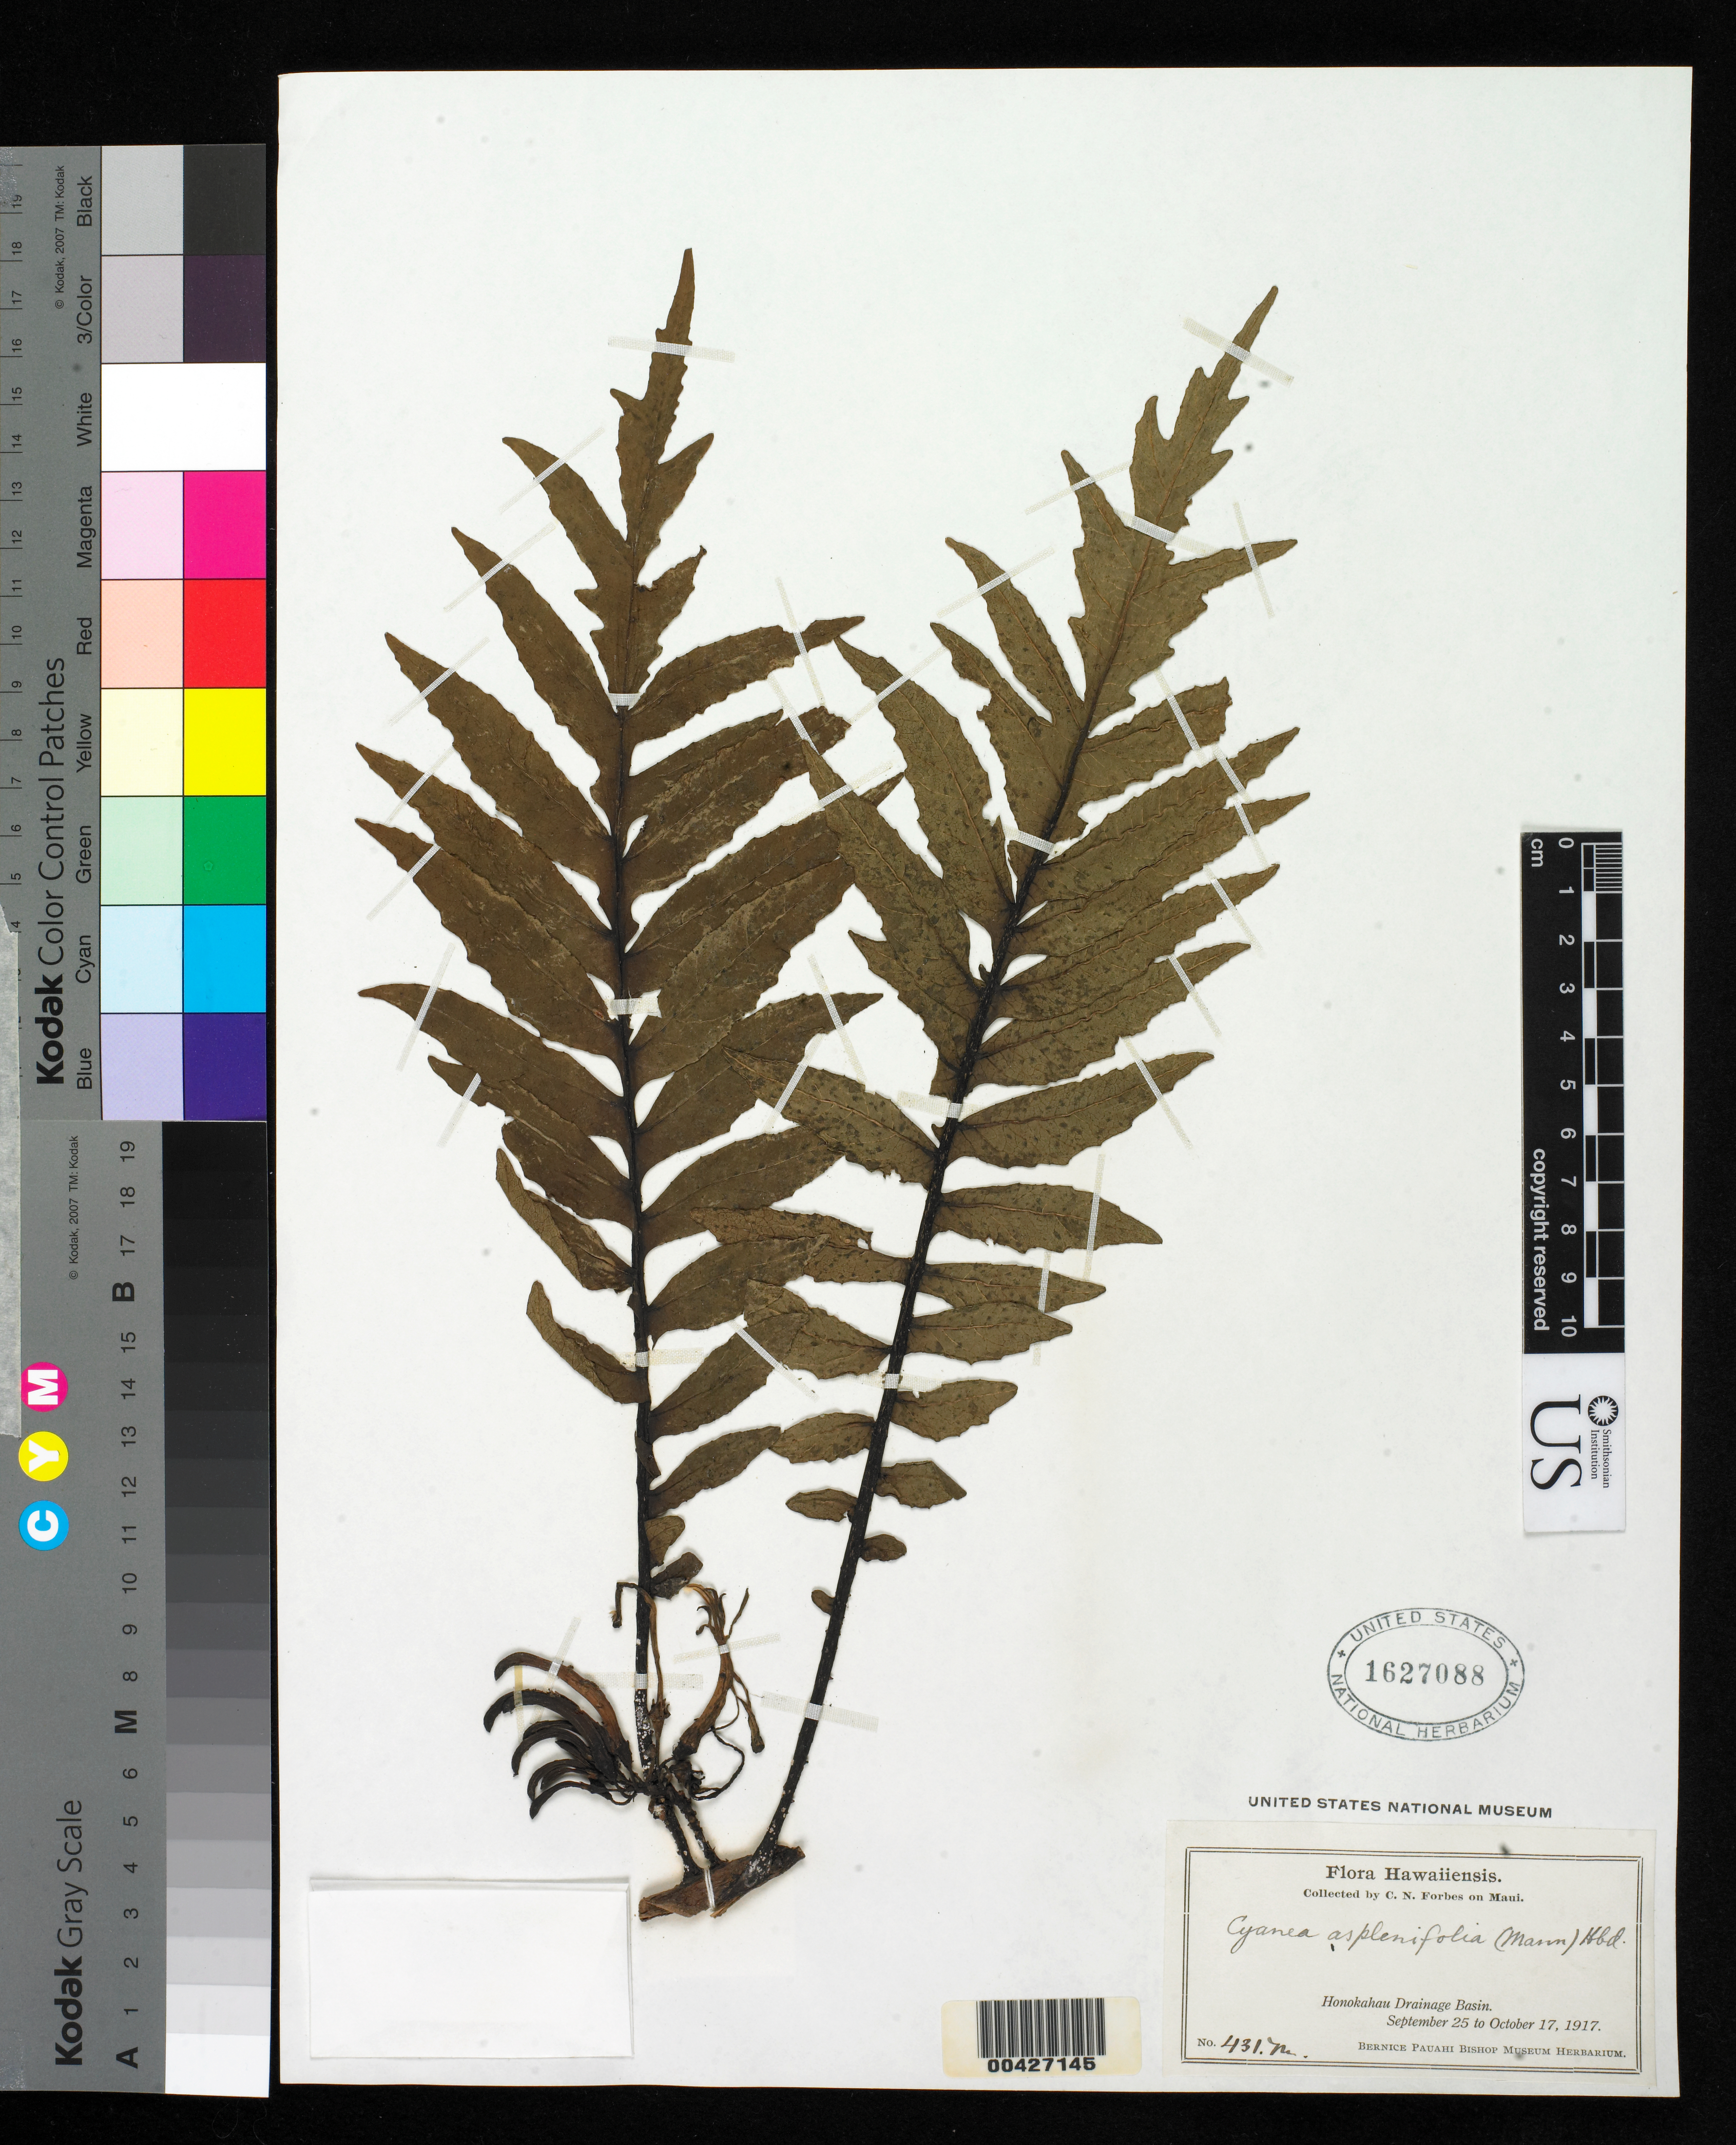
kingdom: Plantae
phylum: Tracheophyta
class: Magnoliopsida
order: Asterales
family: Campanulaceae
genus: Cyanea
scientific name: Cyanea asplenifolia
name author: (H. Mann) Hillebr.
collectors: C. N. Forbes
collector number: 431.M.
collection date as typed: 25 Sep 1917 to 17 Oct 1917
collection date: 1917-09-25/1917-10-17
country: United States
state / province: Hawaii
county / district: Maui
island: Maui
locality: Honokahau Drainage Basin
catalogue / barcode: US 1627088